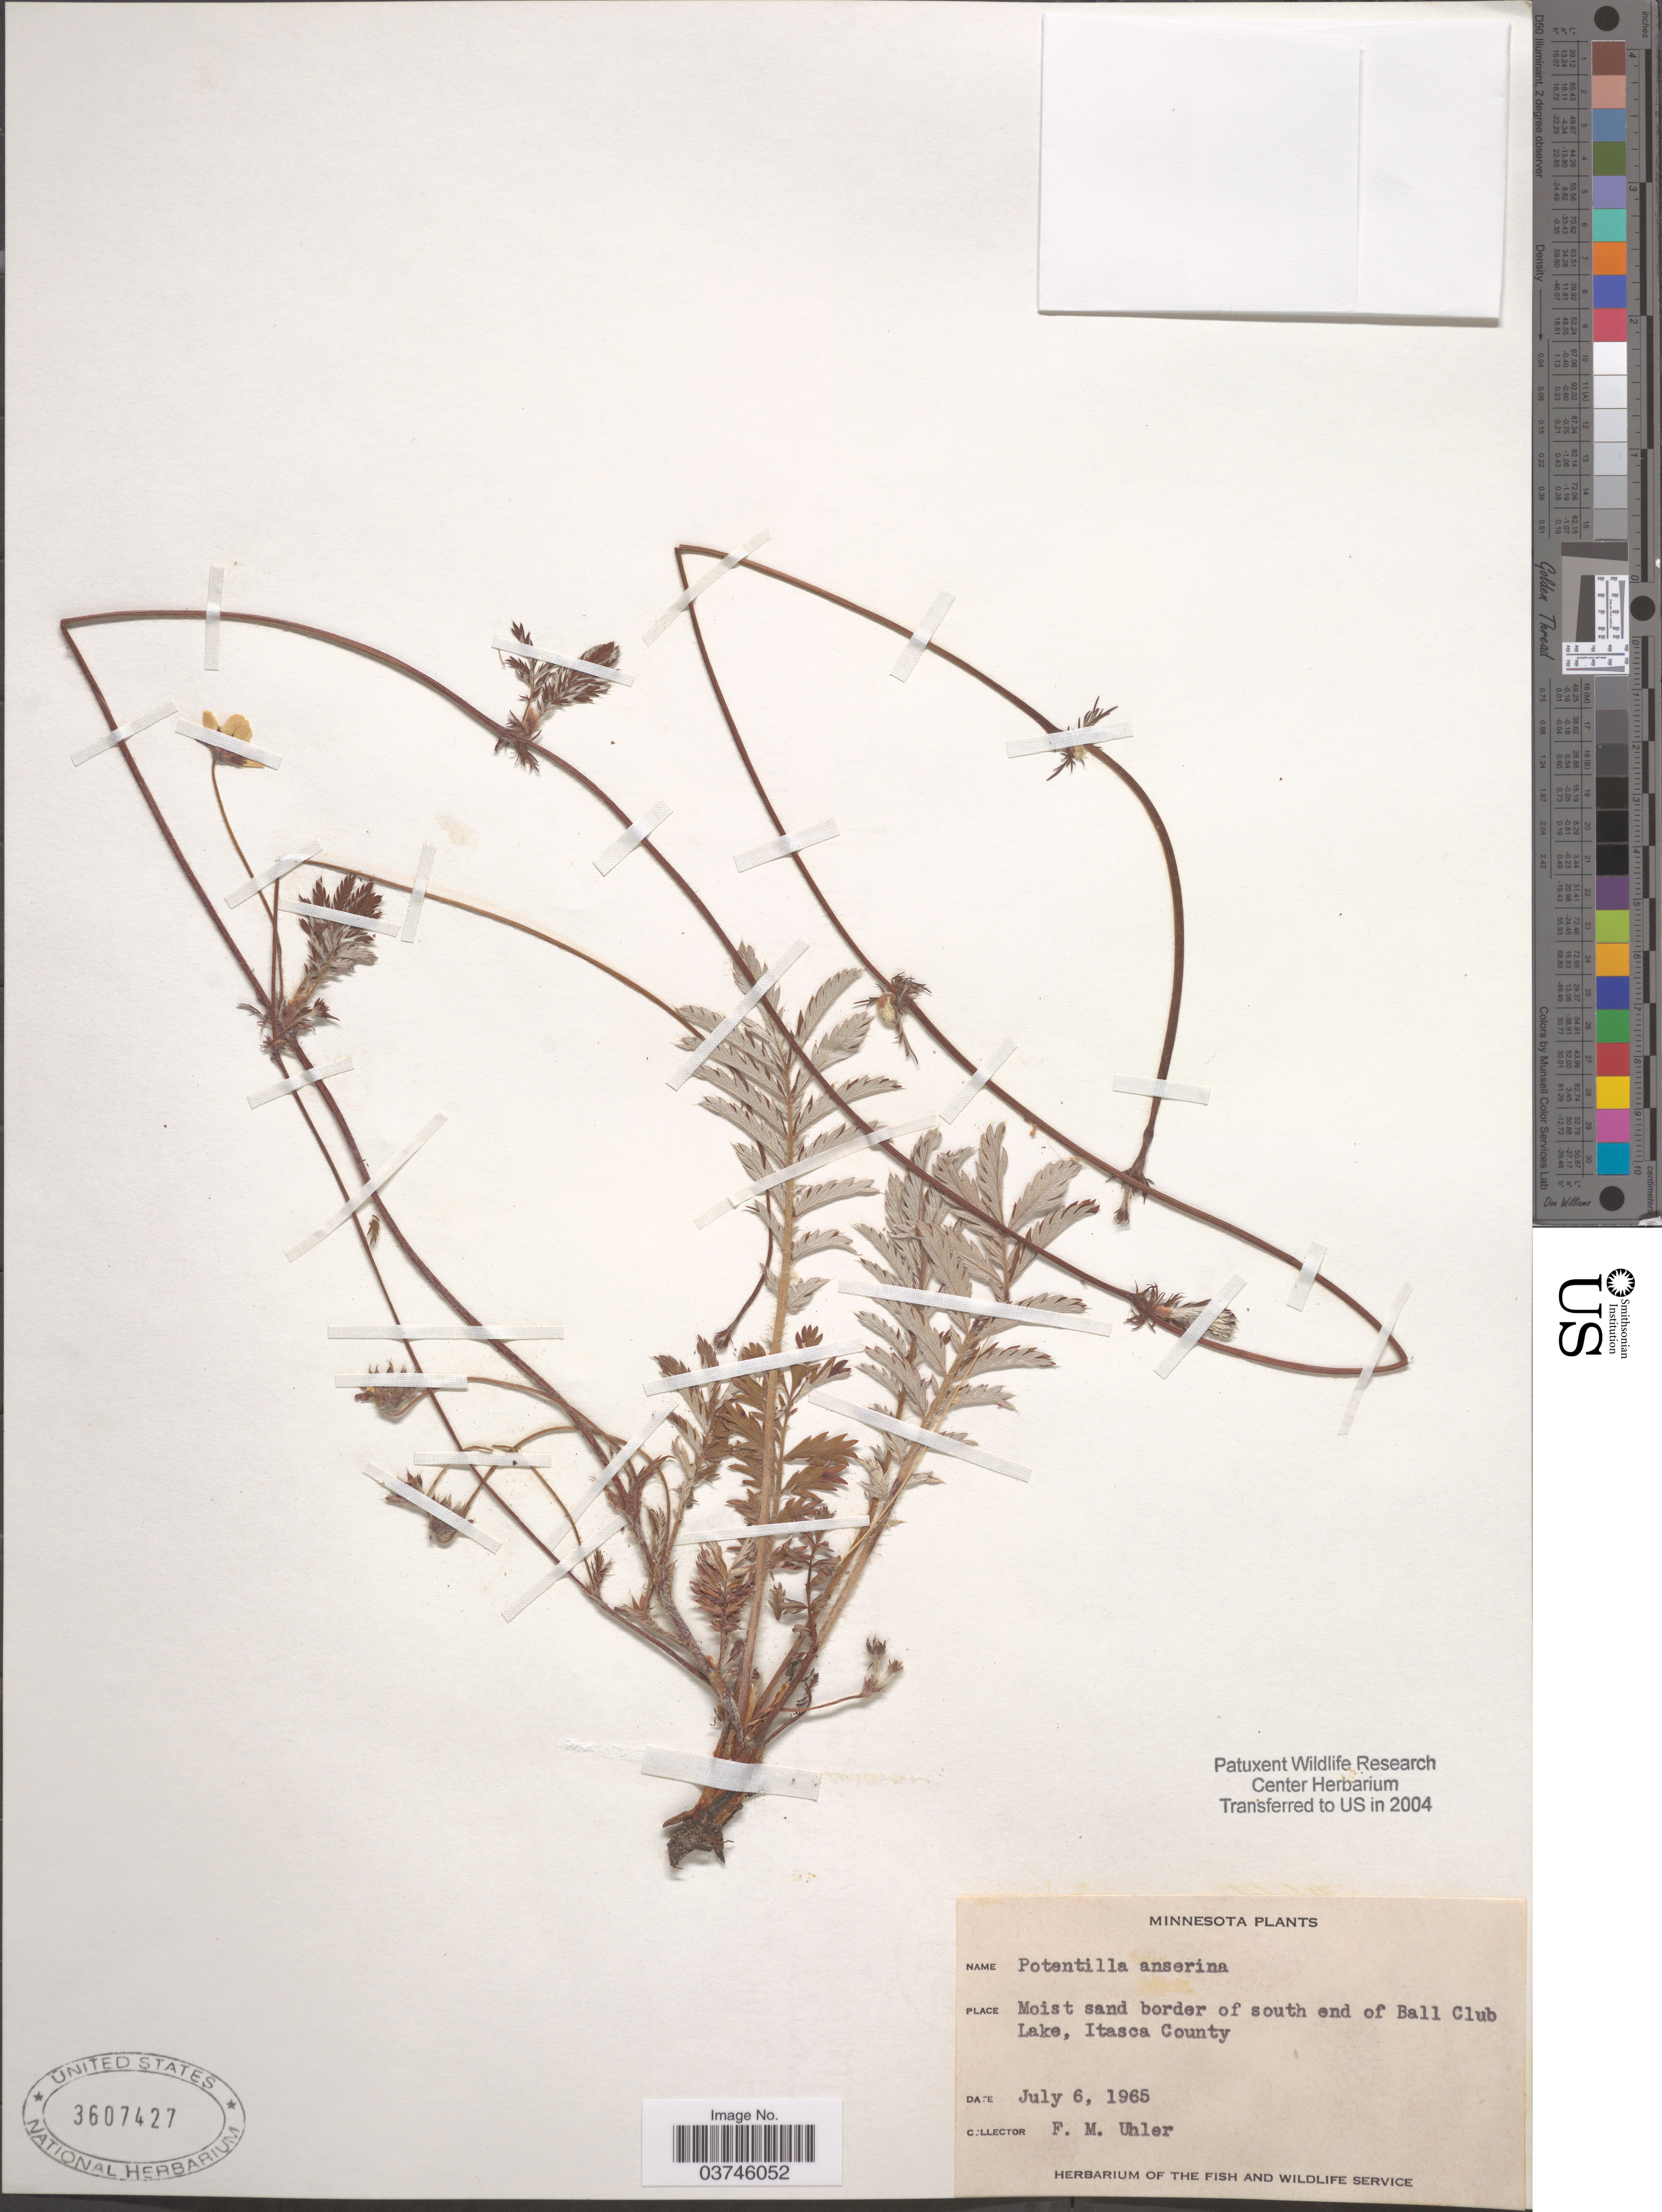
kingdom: Plantae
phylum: Tracheophyta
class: Magnoliopsida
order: Rosales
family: Rosaceae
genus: Argentina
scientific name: Argentina anserina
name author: (L.) Rydb.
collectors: F. M. Uhler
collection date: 1965-07-06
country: United States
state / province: Minnesota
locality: Moist sand border of south end of Ball Club Lake, Itasca County.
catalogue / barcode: US 3607427